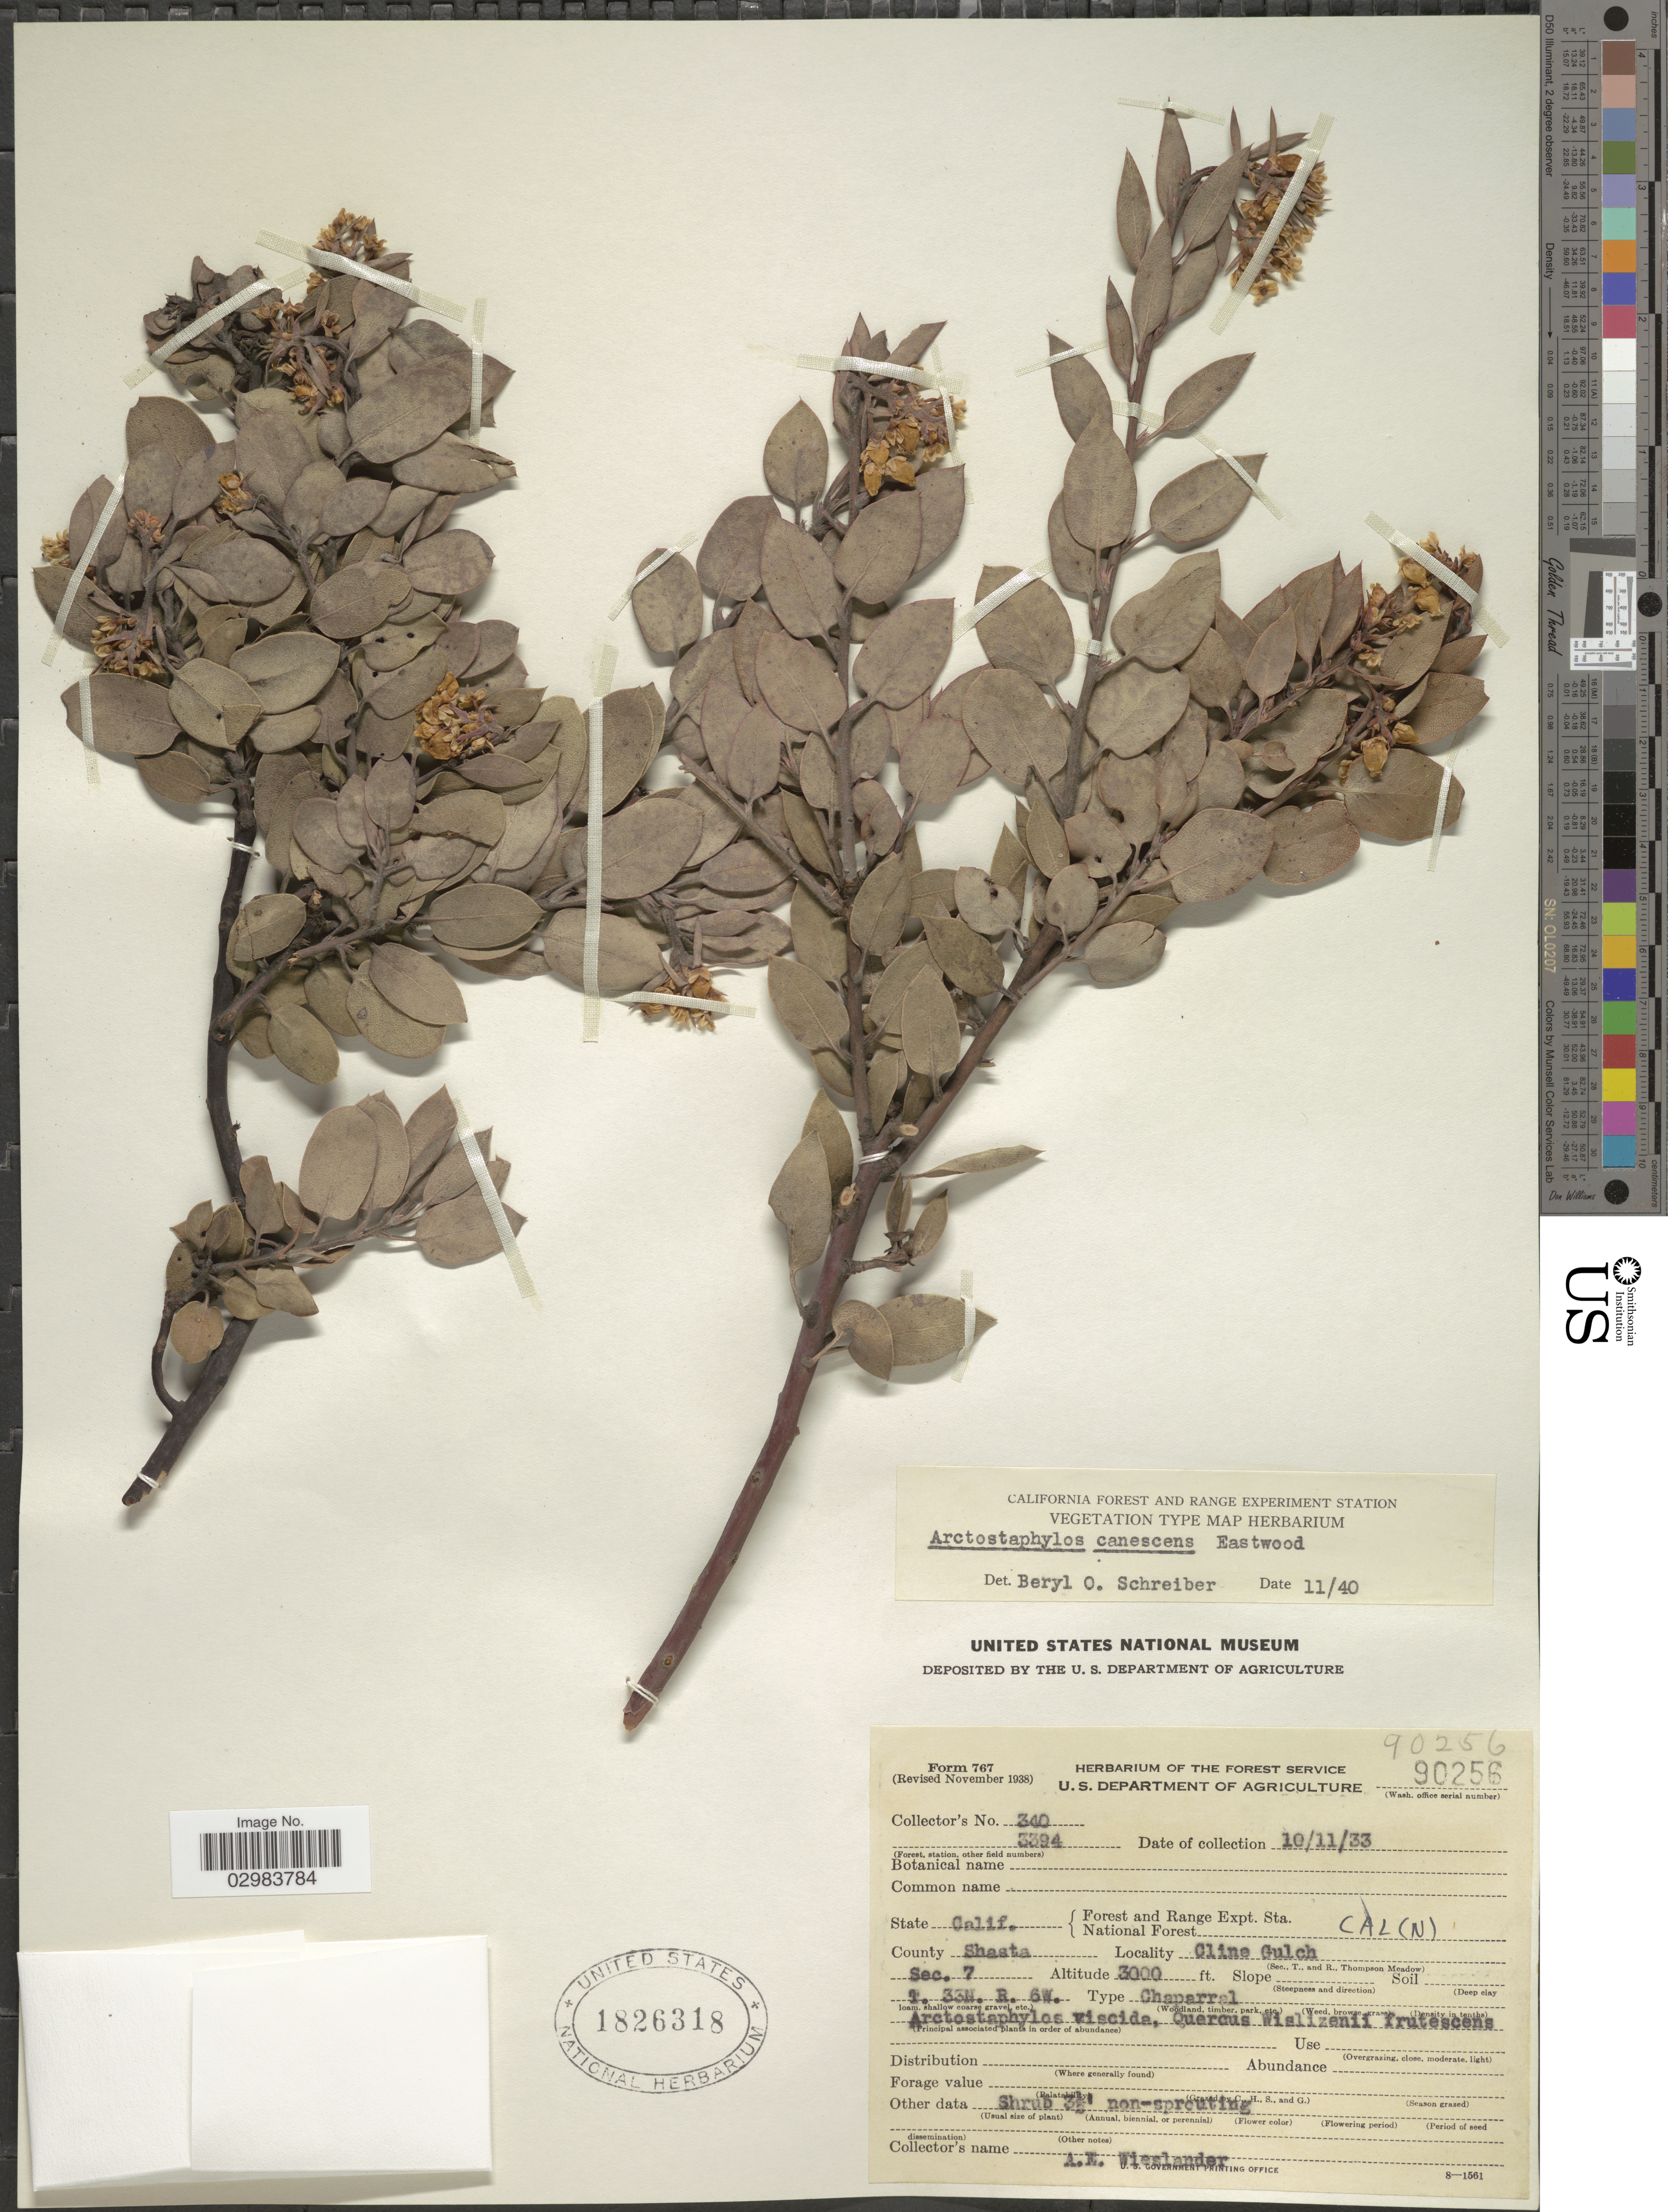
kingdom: Plantae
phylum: Tracheophyta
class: Magnoliopsida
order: Ericales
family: Ericaceae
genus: Arctostaphylos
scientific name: Arctostaphylos canescens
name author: Eastw.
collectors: A. E. Wieslander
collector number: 340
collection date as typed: Transcribed d/m/y: 11/10/33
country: United States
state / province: California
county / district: Shasta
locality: Forest and Range Expt. Sta. National Forest Cal (N). County Shasta. Cline Gulch. Sec. 7 T. 33N. R. 6W.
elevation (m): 914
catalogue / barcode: US 1826318